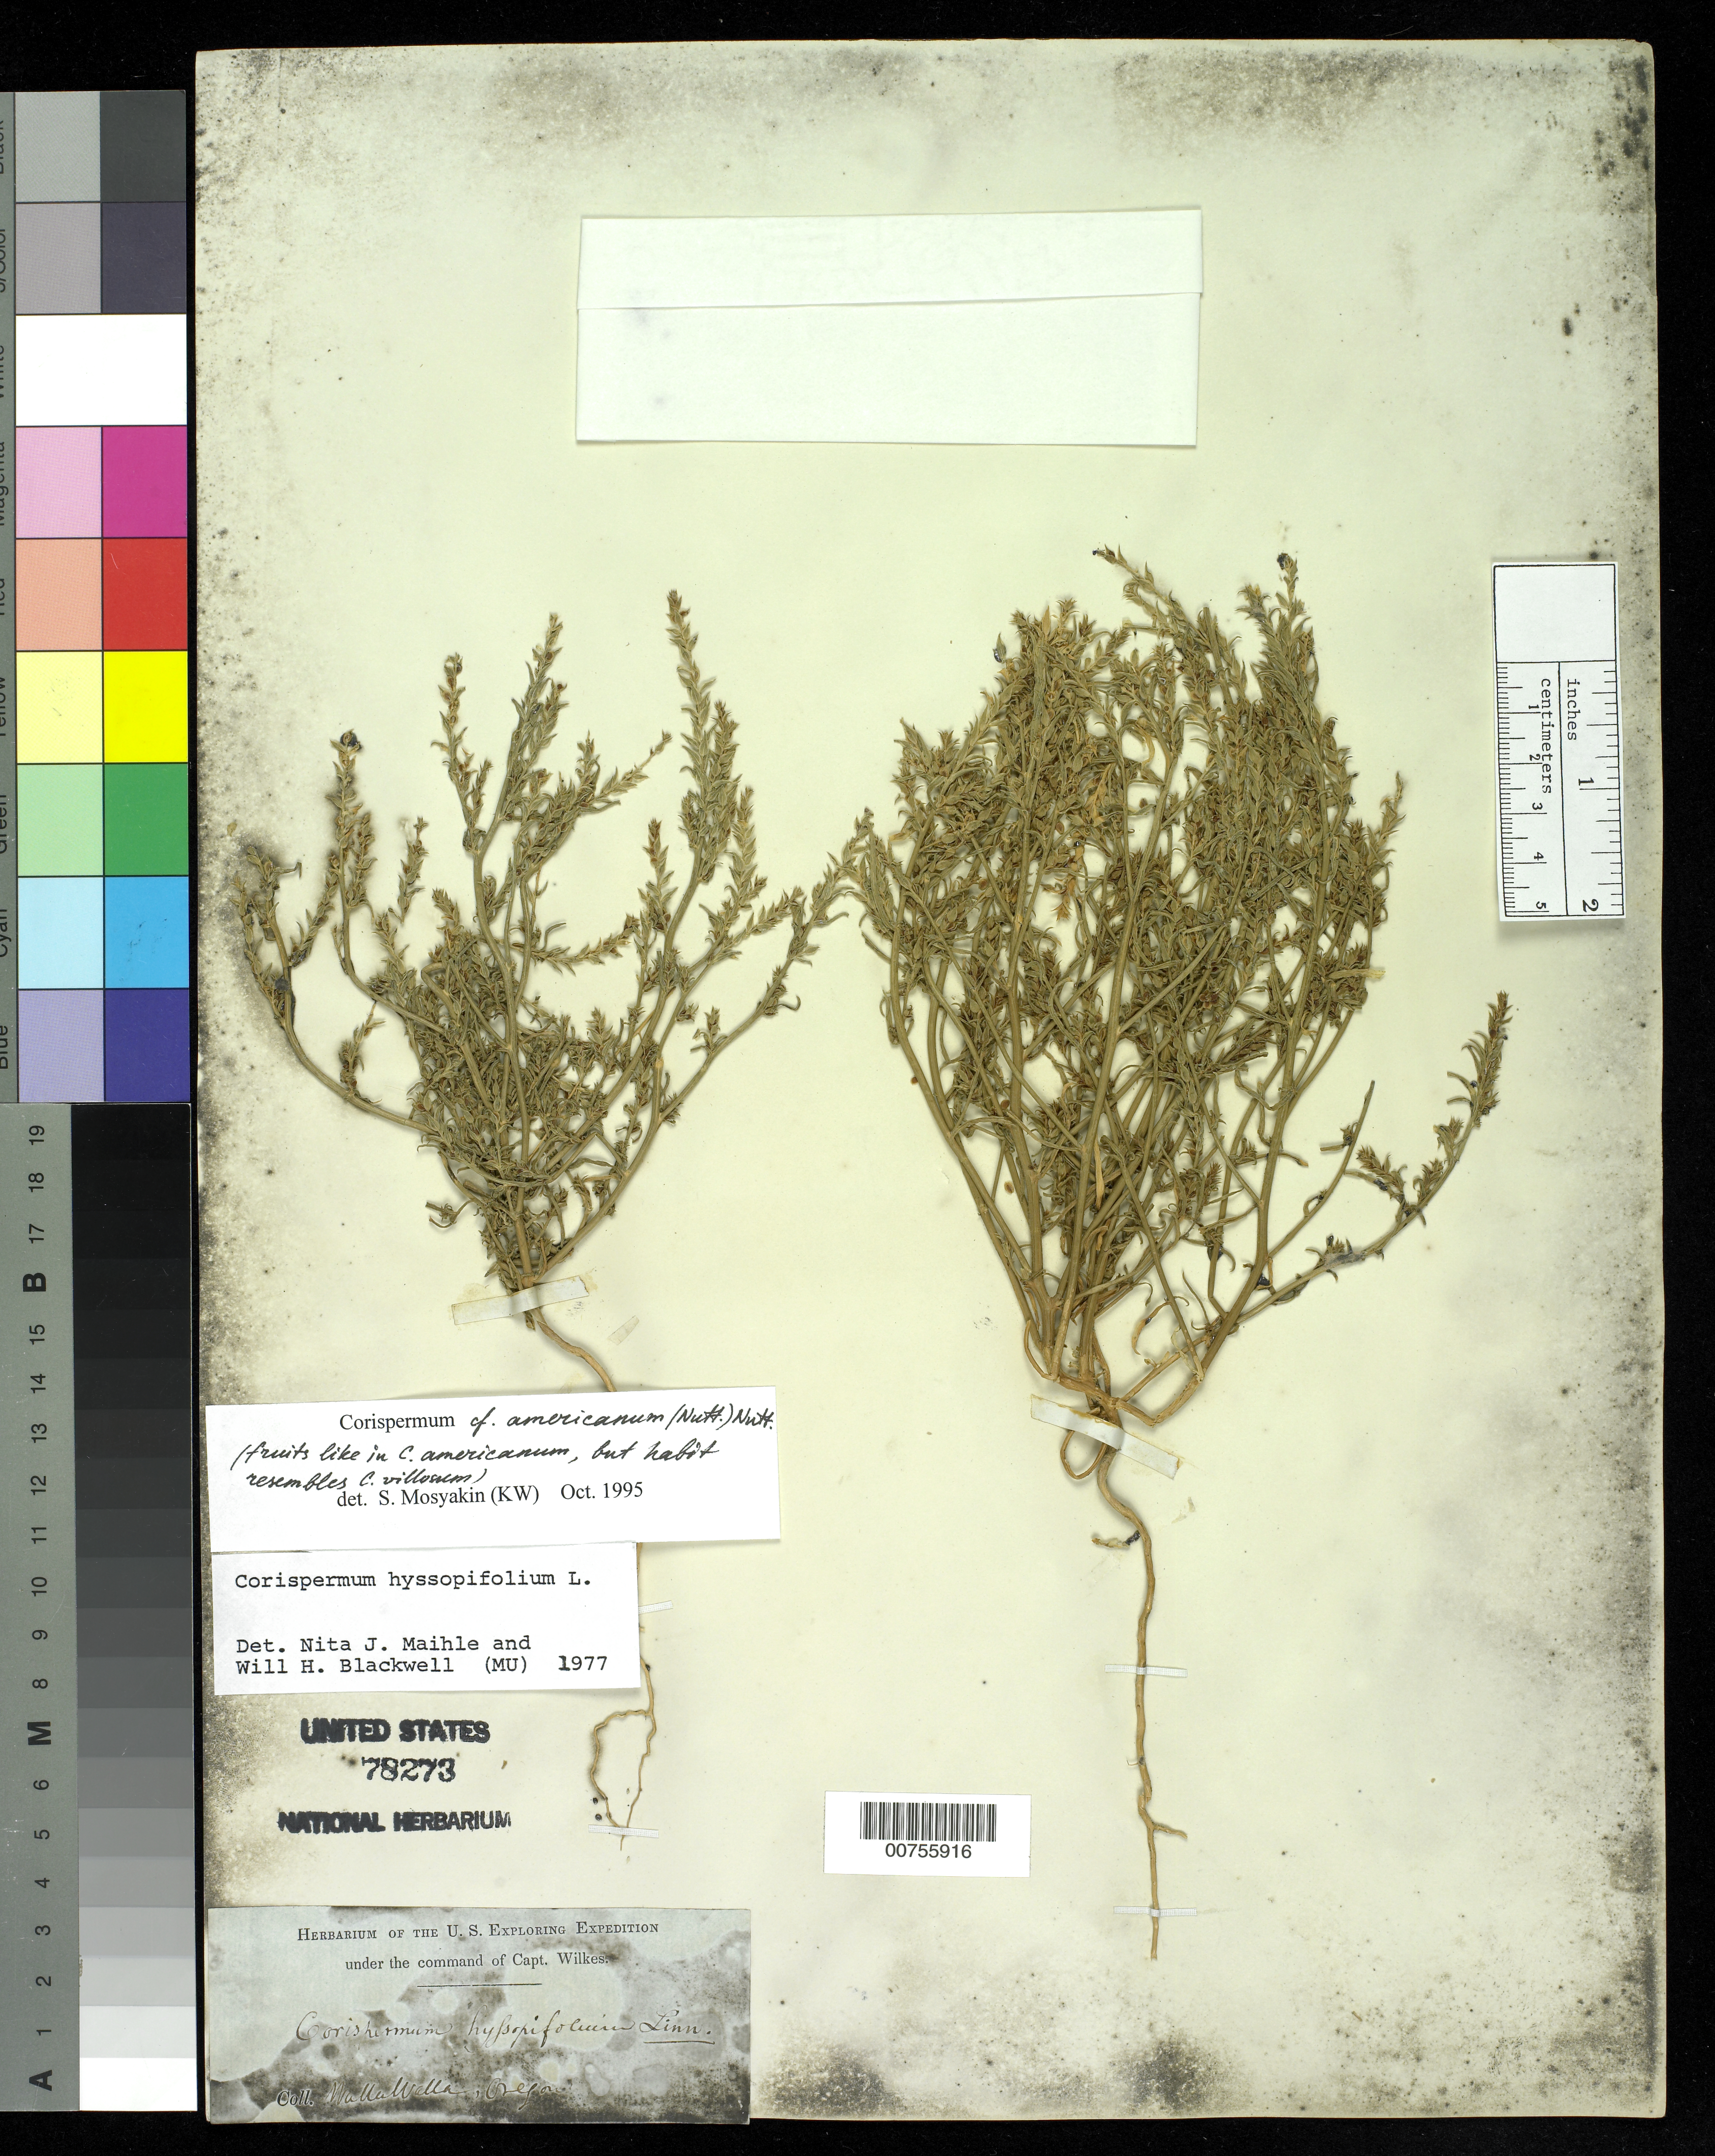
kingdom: Plantae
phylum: Tracheophyta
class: Magnoliopsida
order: Caryophyllales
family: Amaranthaceae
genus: Corispermum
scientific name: Corispermum americanum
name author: (Nutt.) Nutt.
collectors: Wilkes Explor. Exped.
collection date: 1838/1842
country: United States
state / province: Washington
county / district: Walla Walla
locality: Walla Walla, Oregon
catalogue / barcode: US 78273